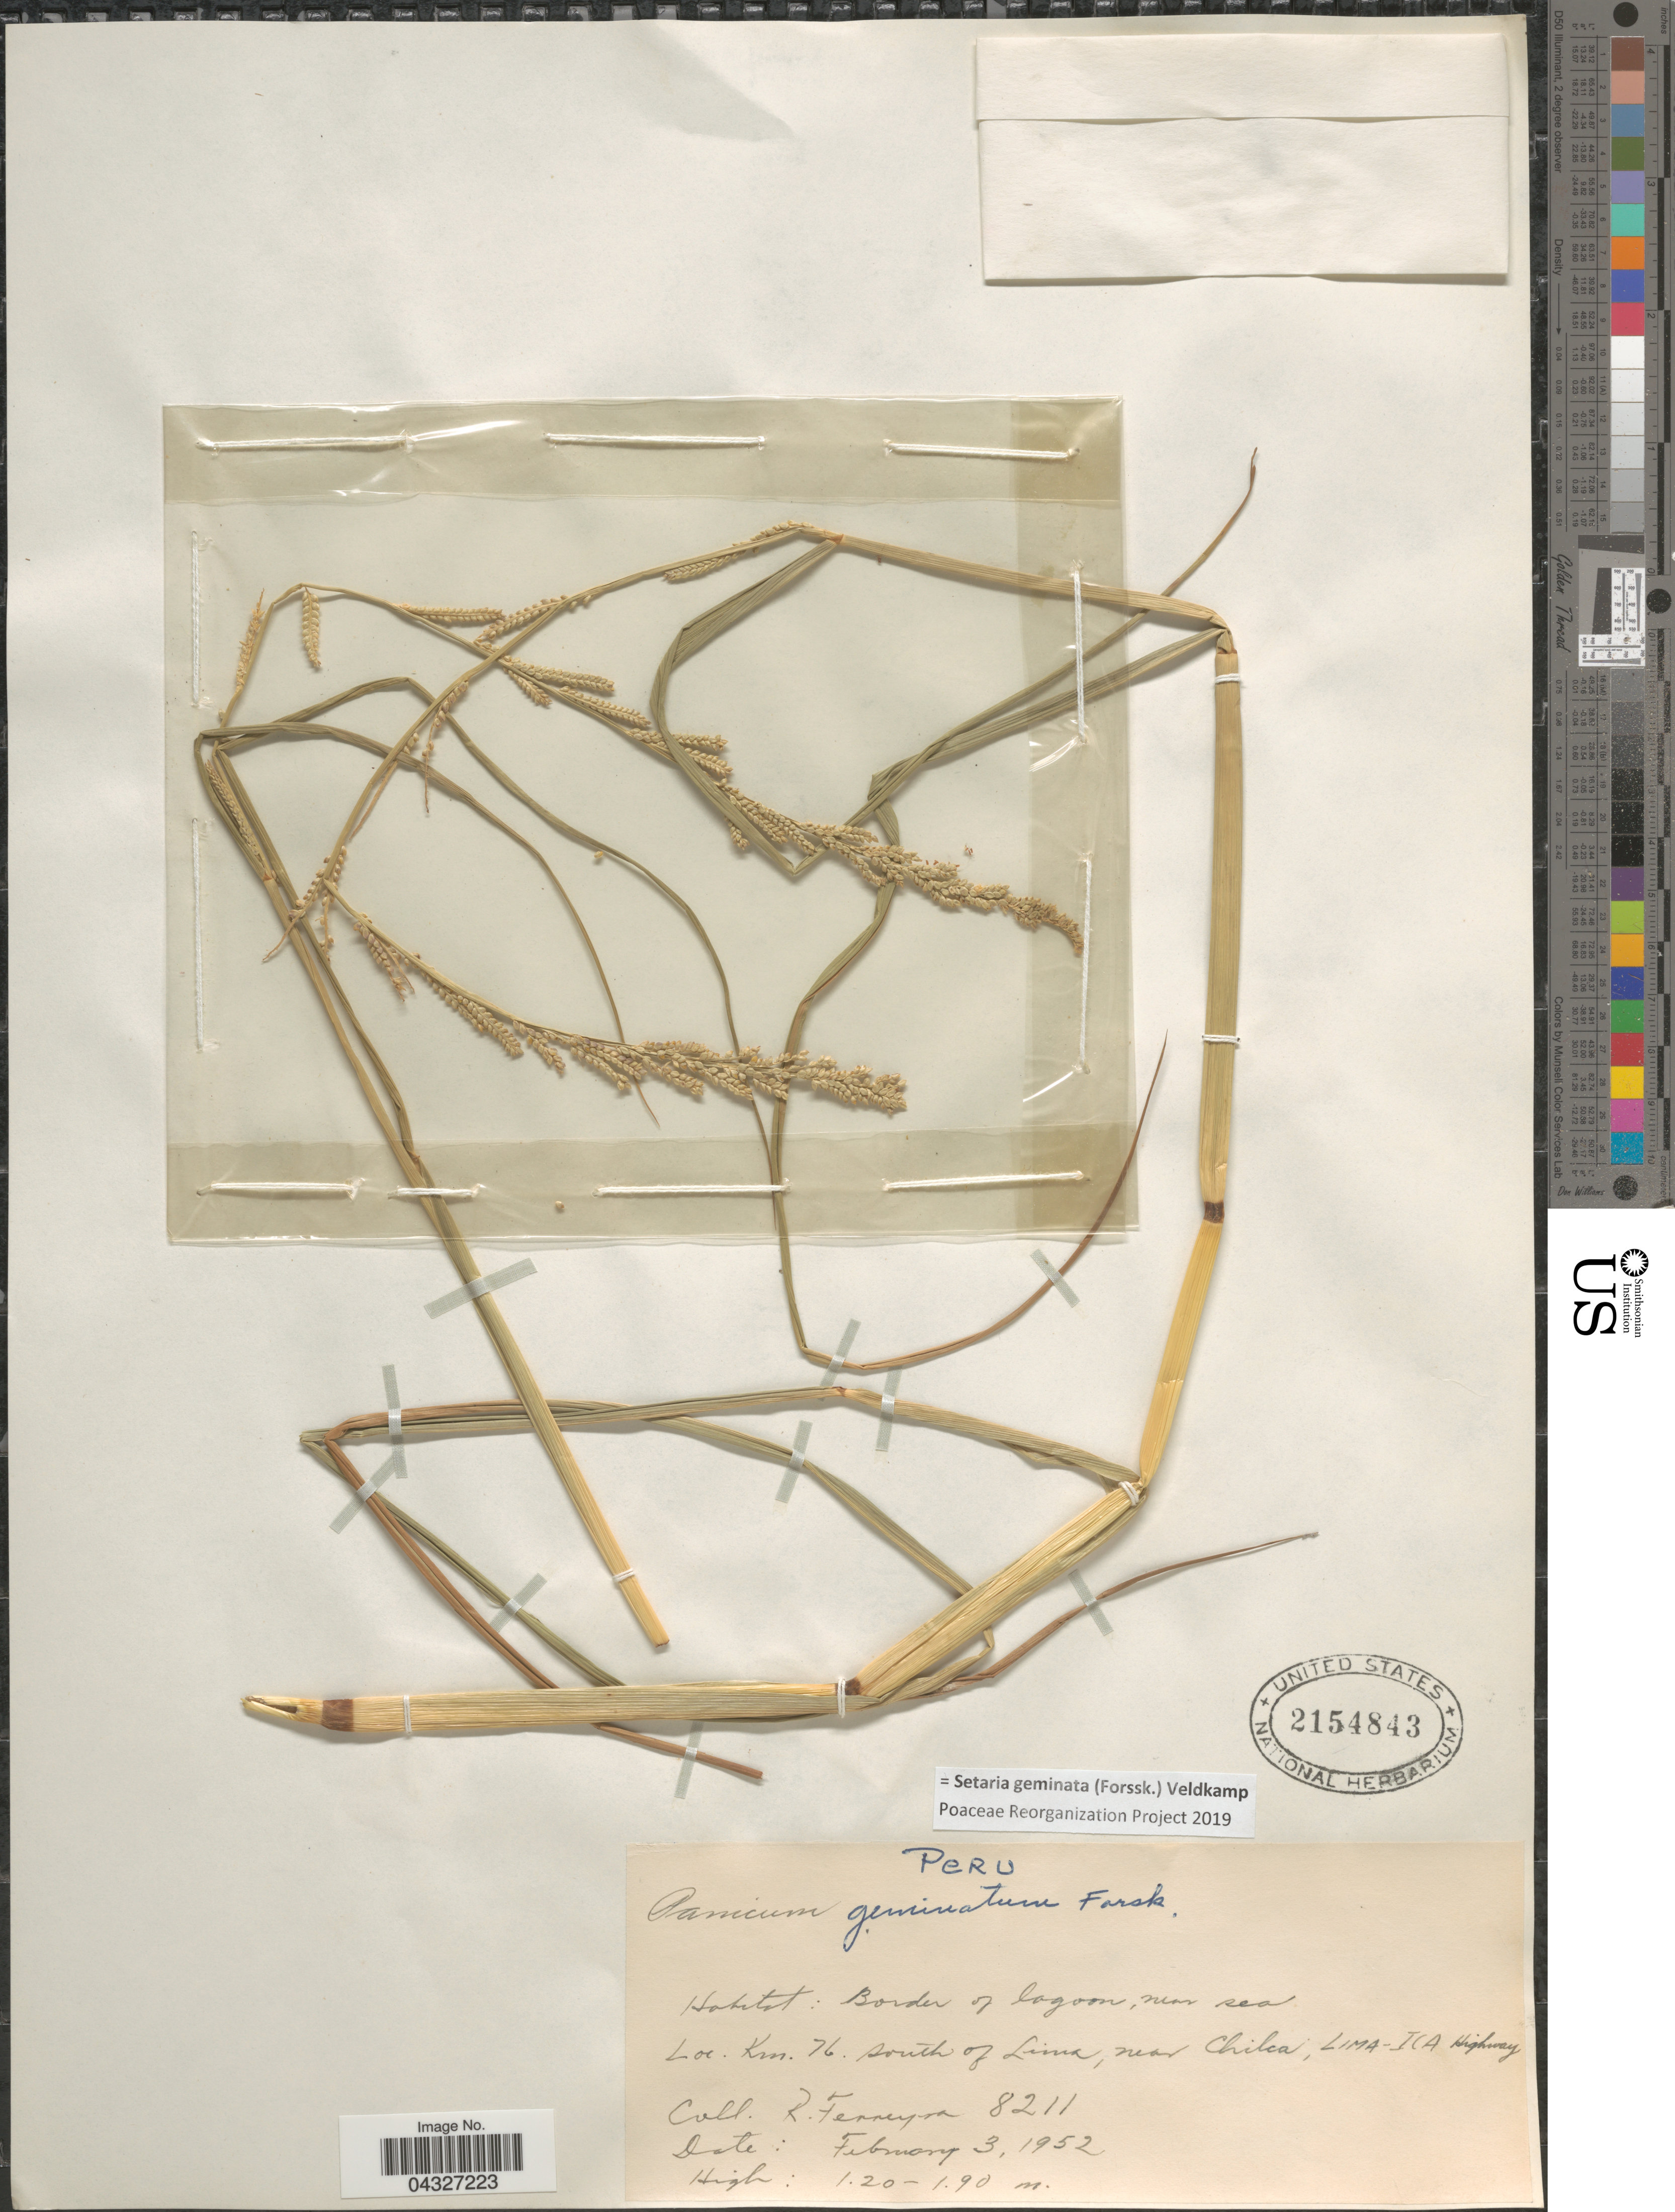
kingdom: Plantae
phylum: Tracheophyta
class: Liliopsida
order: Poales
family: Poaceae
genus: Setaria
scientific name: Setaria geminata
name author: (Forssk.) Veldkamp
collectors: R. A. Ferreyra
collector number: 8211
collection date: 1952-02-03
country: Peru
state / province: Lima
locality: Border of lagoon, near sea. Km. 76. South of Lima, near Chilca, Lima-Ica Highway.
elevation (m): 1.2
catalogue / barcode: US 2154843